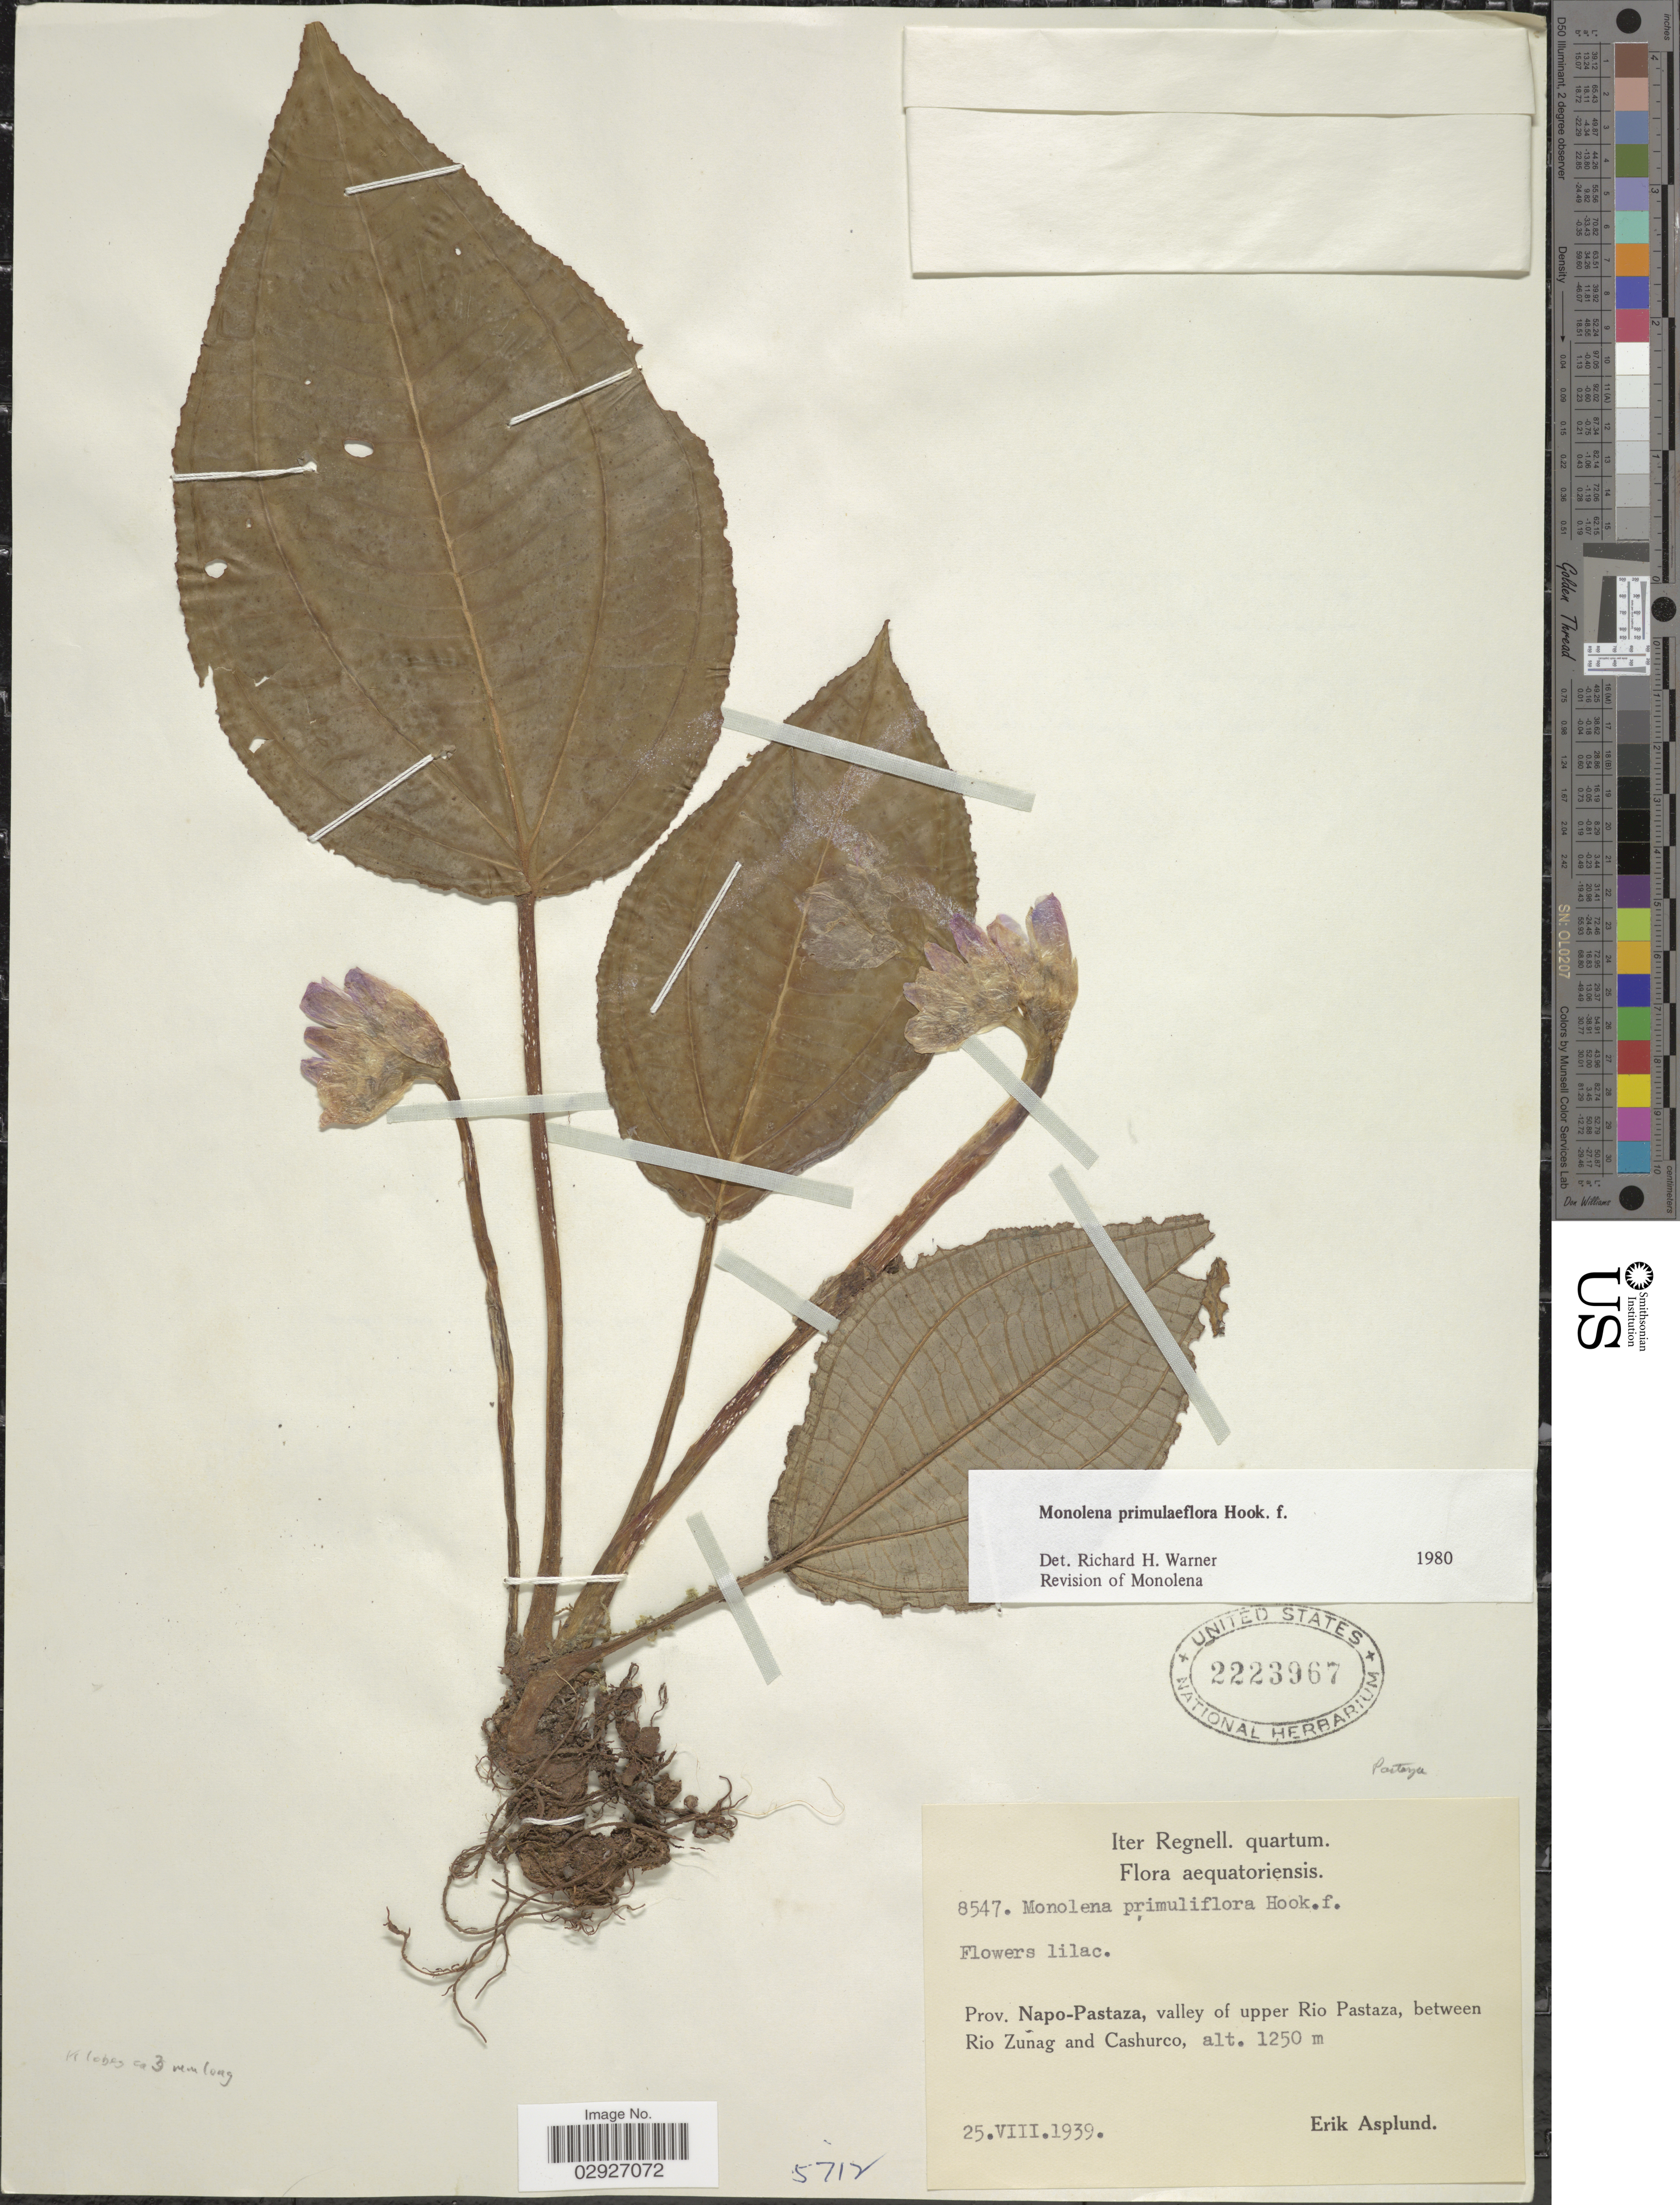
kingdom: Plantae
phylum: Tracheophyta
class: Magnoliopsida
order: Myrtales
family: Melastomataceae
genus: Monolena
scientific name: Monolena primuliflora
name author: Hook. f.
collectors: E. Asplund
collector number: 8547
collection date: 1939-08-25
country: Ecuador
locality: Prov. Napo-Pastaza, valley of upper Rio Pastaza, between Rio Zuñag and Cashurco.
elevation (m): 1250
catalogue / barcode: US 2223967